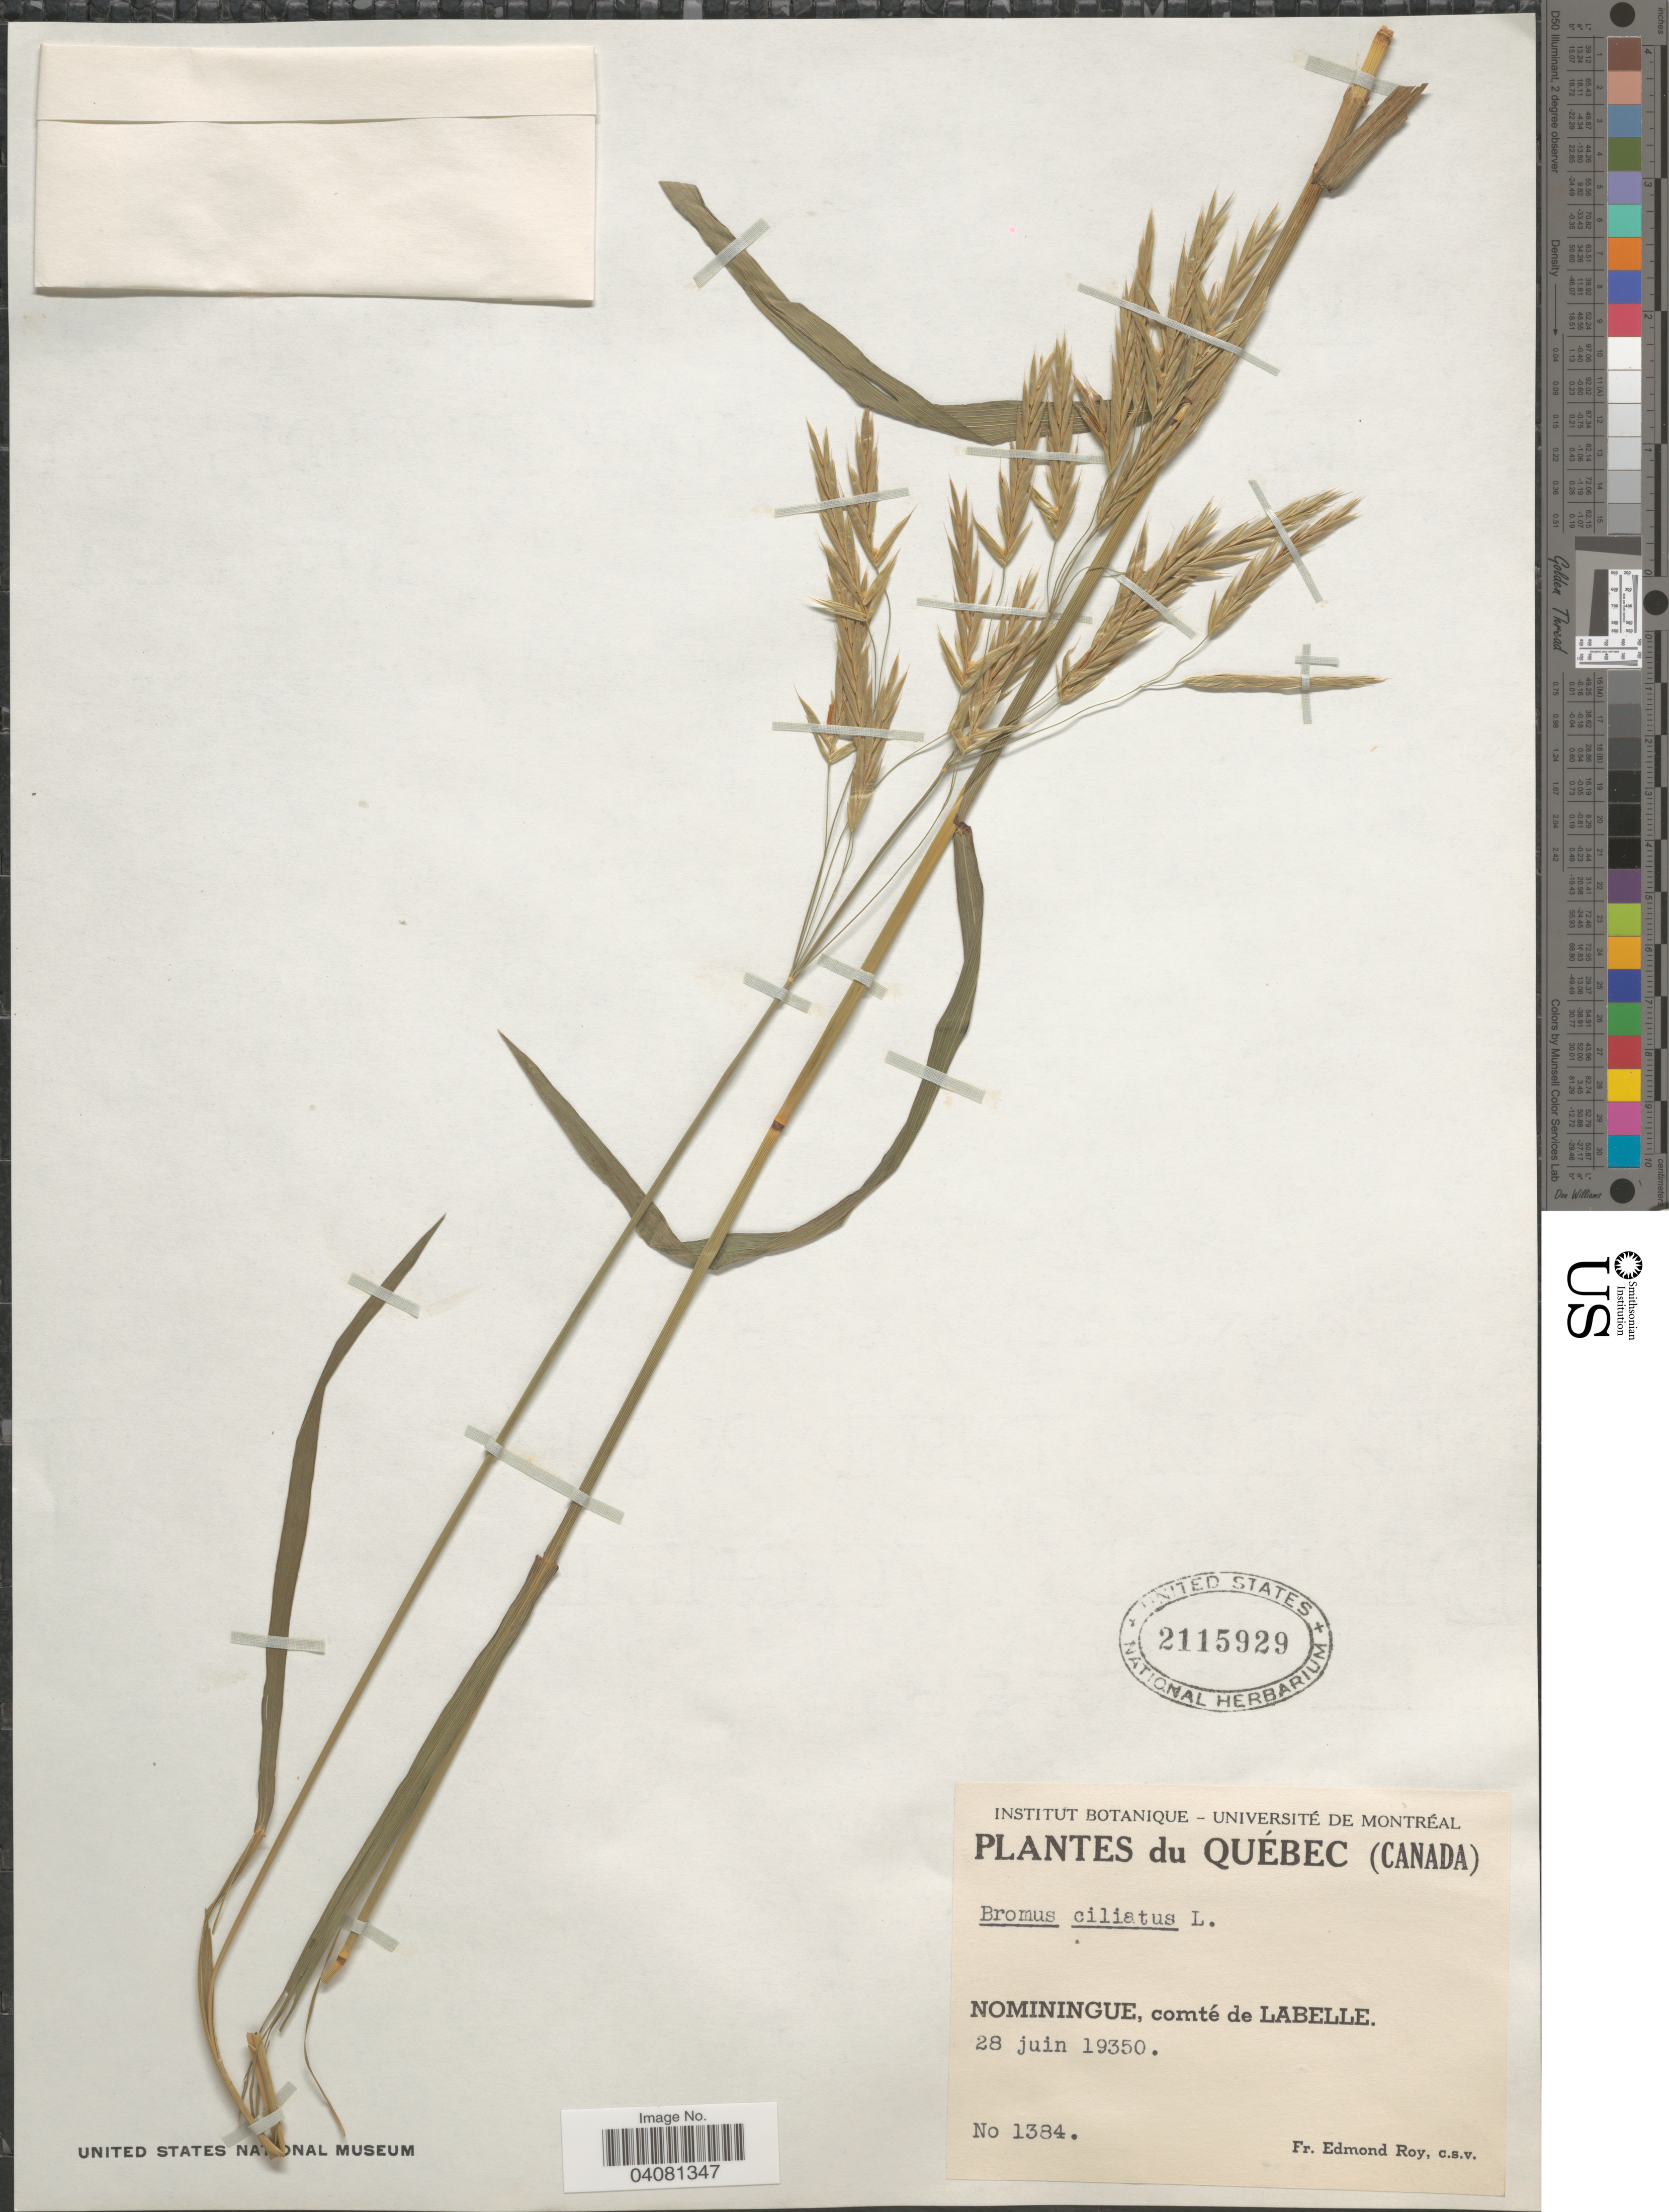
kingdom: Plantae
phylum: Tracheophyta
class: Liliopsida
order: Poales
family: Poaceae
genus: Bromus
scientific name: Bromus ciliatus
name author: L.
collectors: E. Roy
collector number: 1384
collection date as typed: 28 juin 19350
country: Canada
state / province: Quebec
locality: Québec. Nominingue, comté de Labelle.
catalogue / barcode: US 2115929